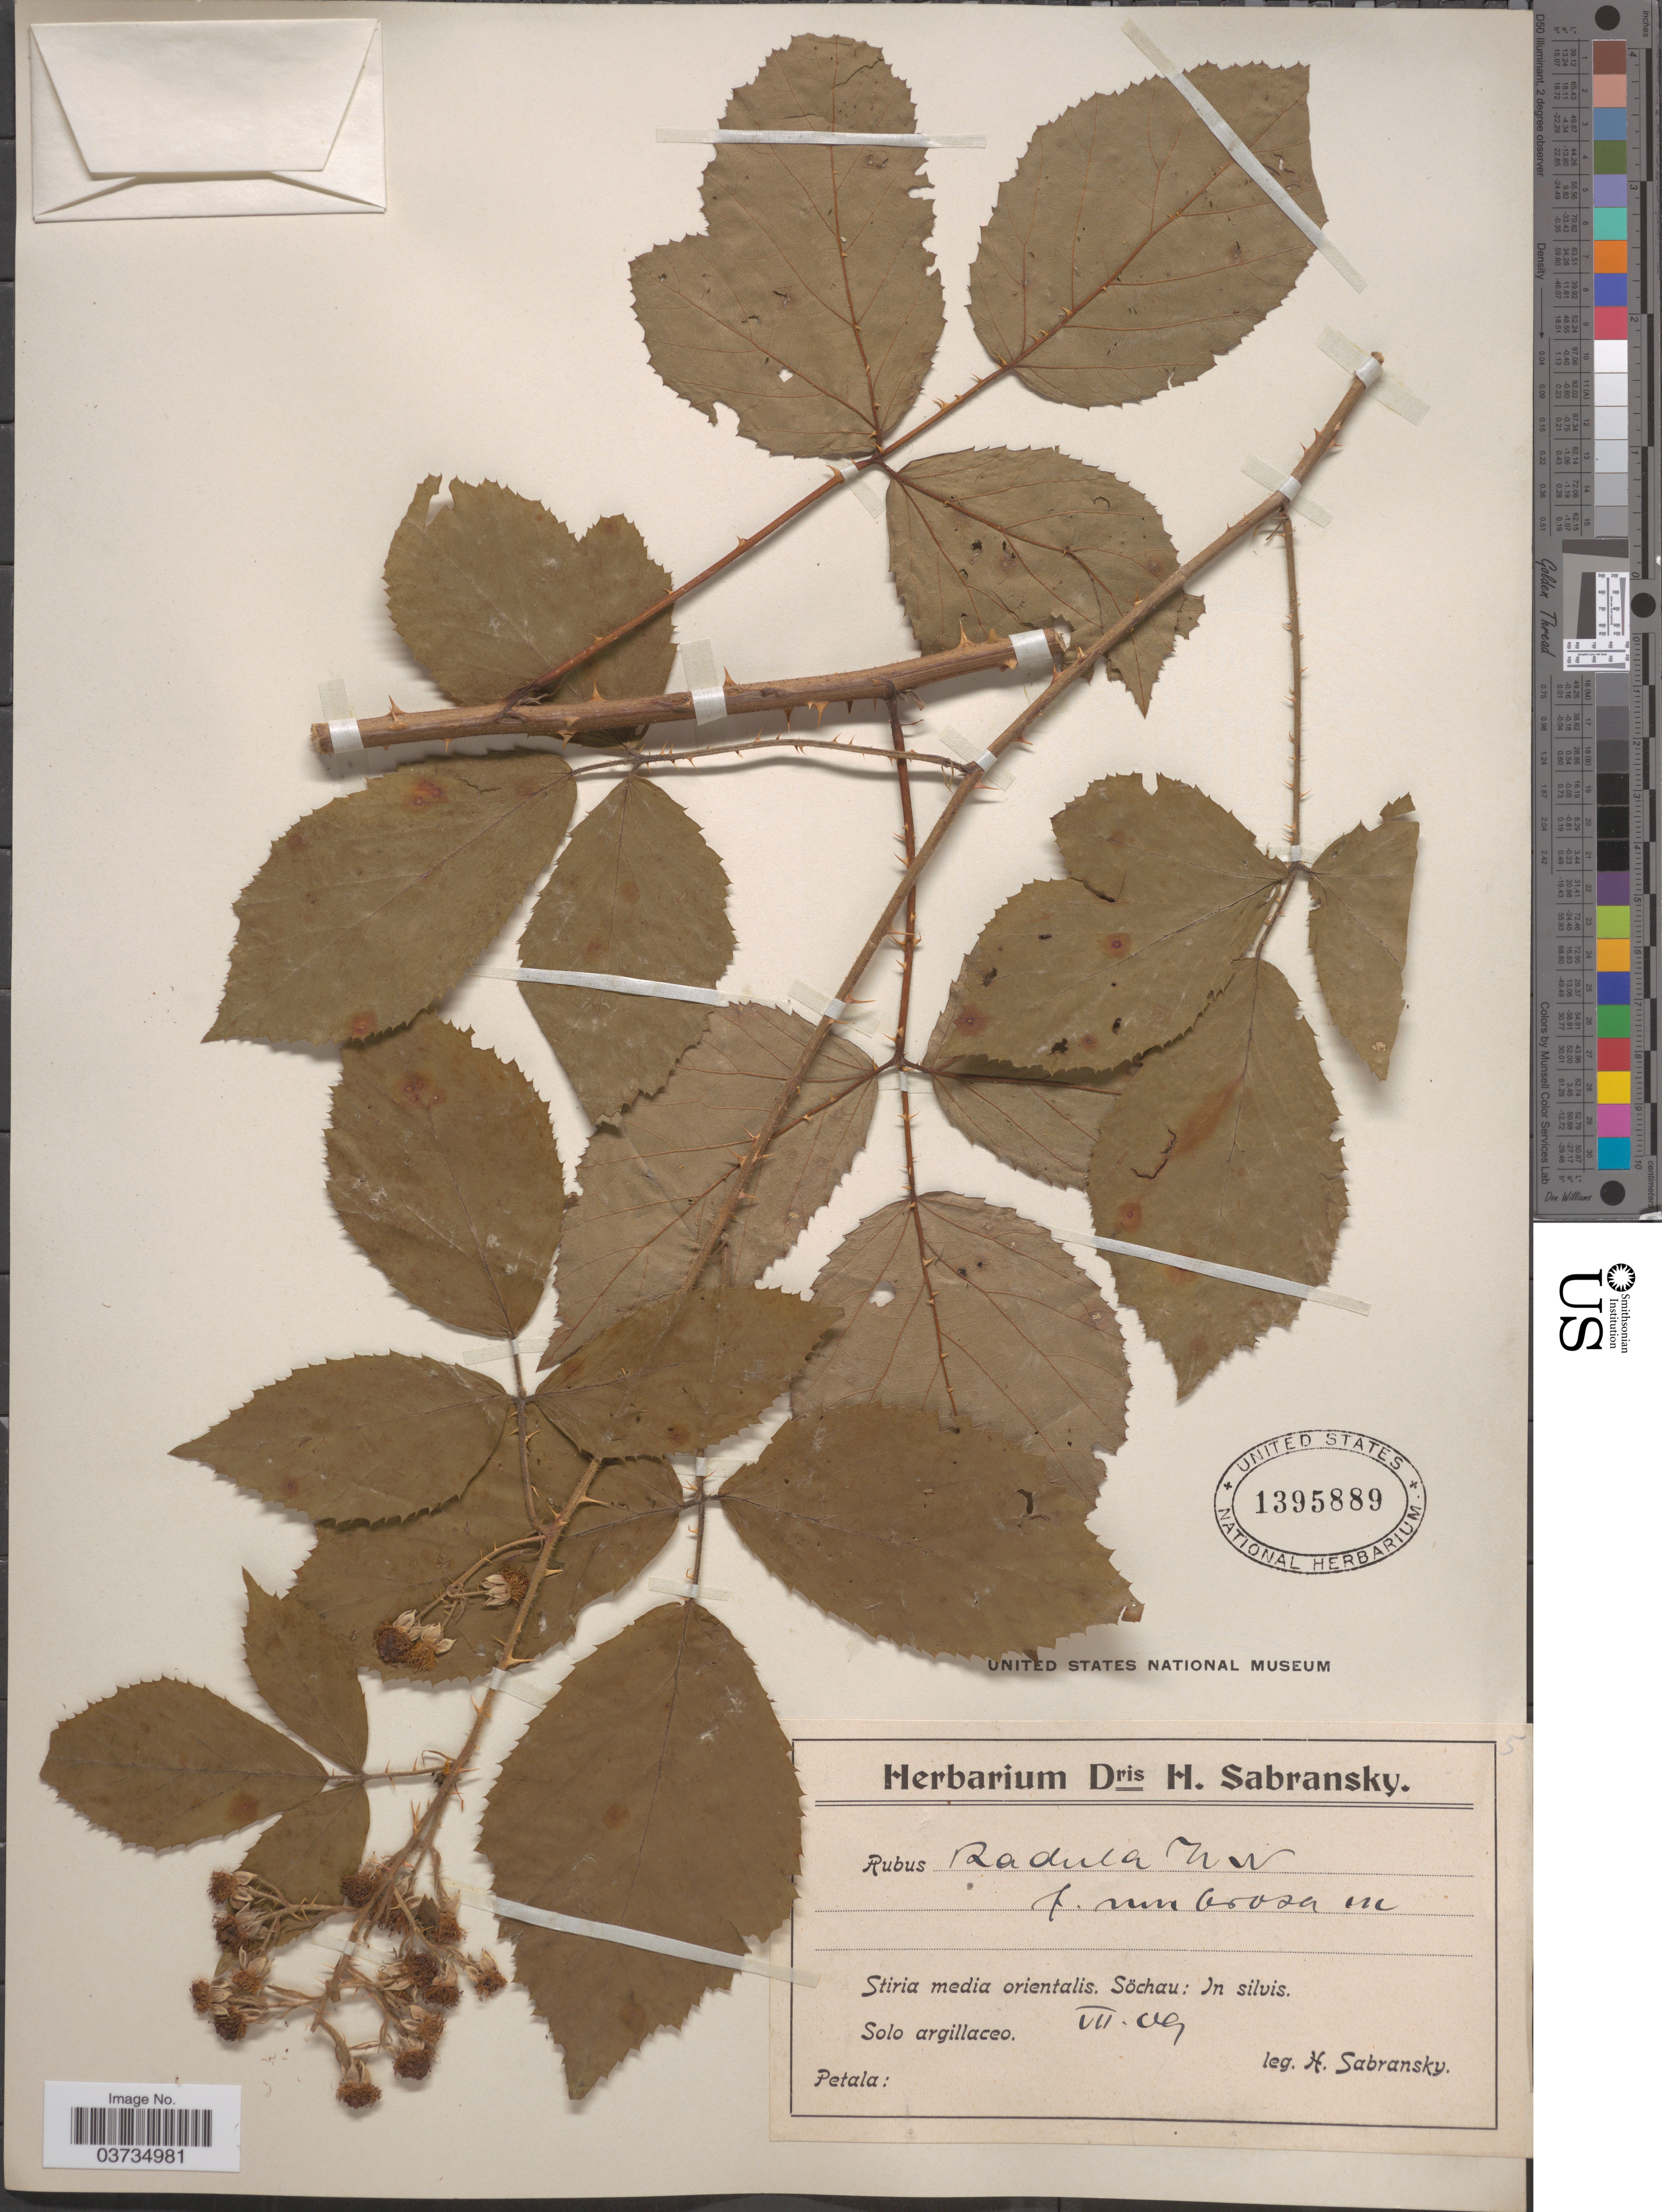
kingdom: Plantae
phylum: Tracheophyta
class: Magnoliopsida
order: Rosales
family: Rosaceae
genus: Rubus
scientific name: Rubus radula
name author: Weihe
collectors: H. Sabransky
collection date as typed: Transcribed d/m/y: /7/9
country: Austria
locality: Stiria media orientalis. Söchau: In silvis.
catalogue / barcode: US 1395889